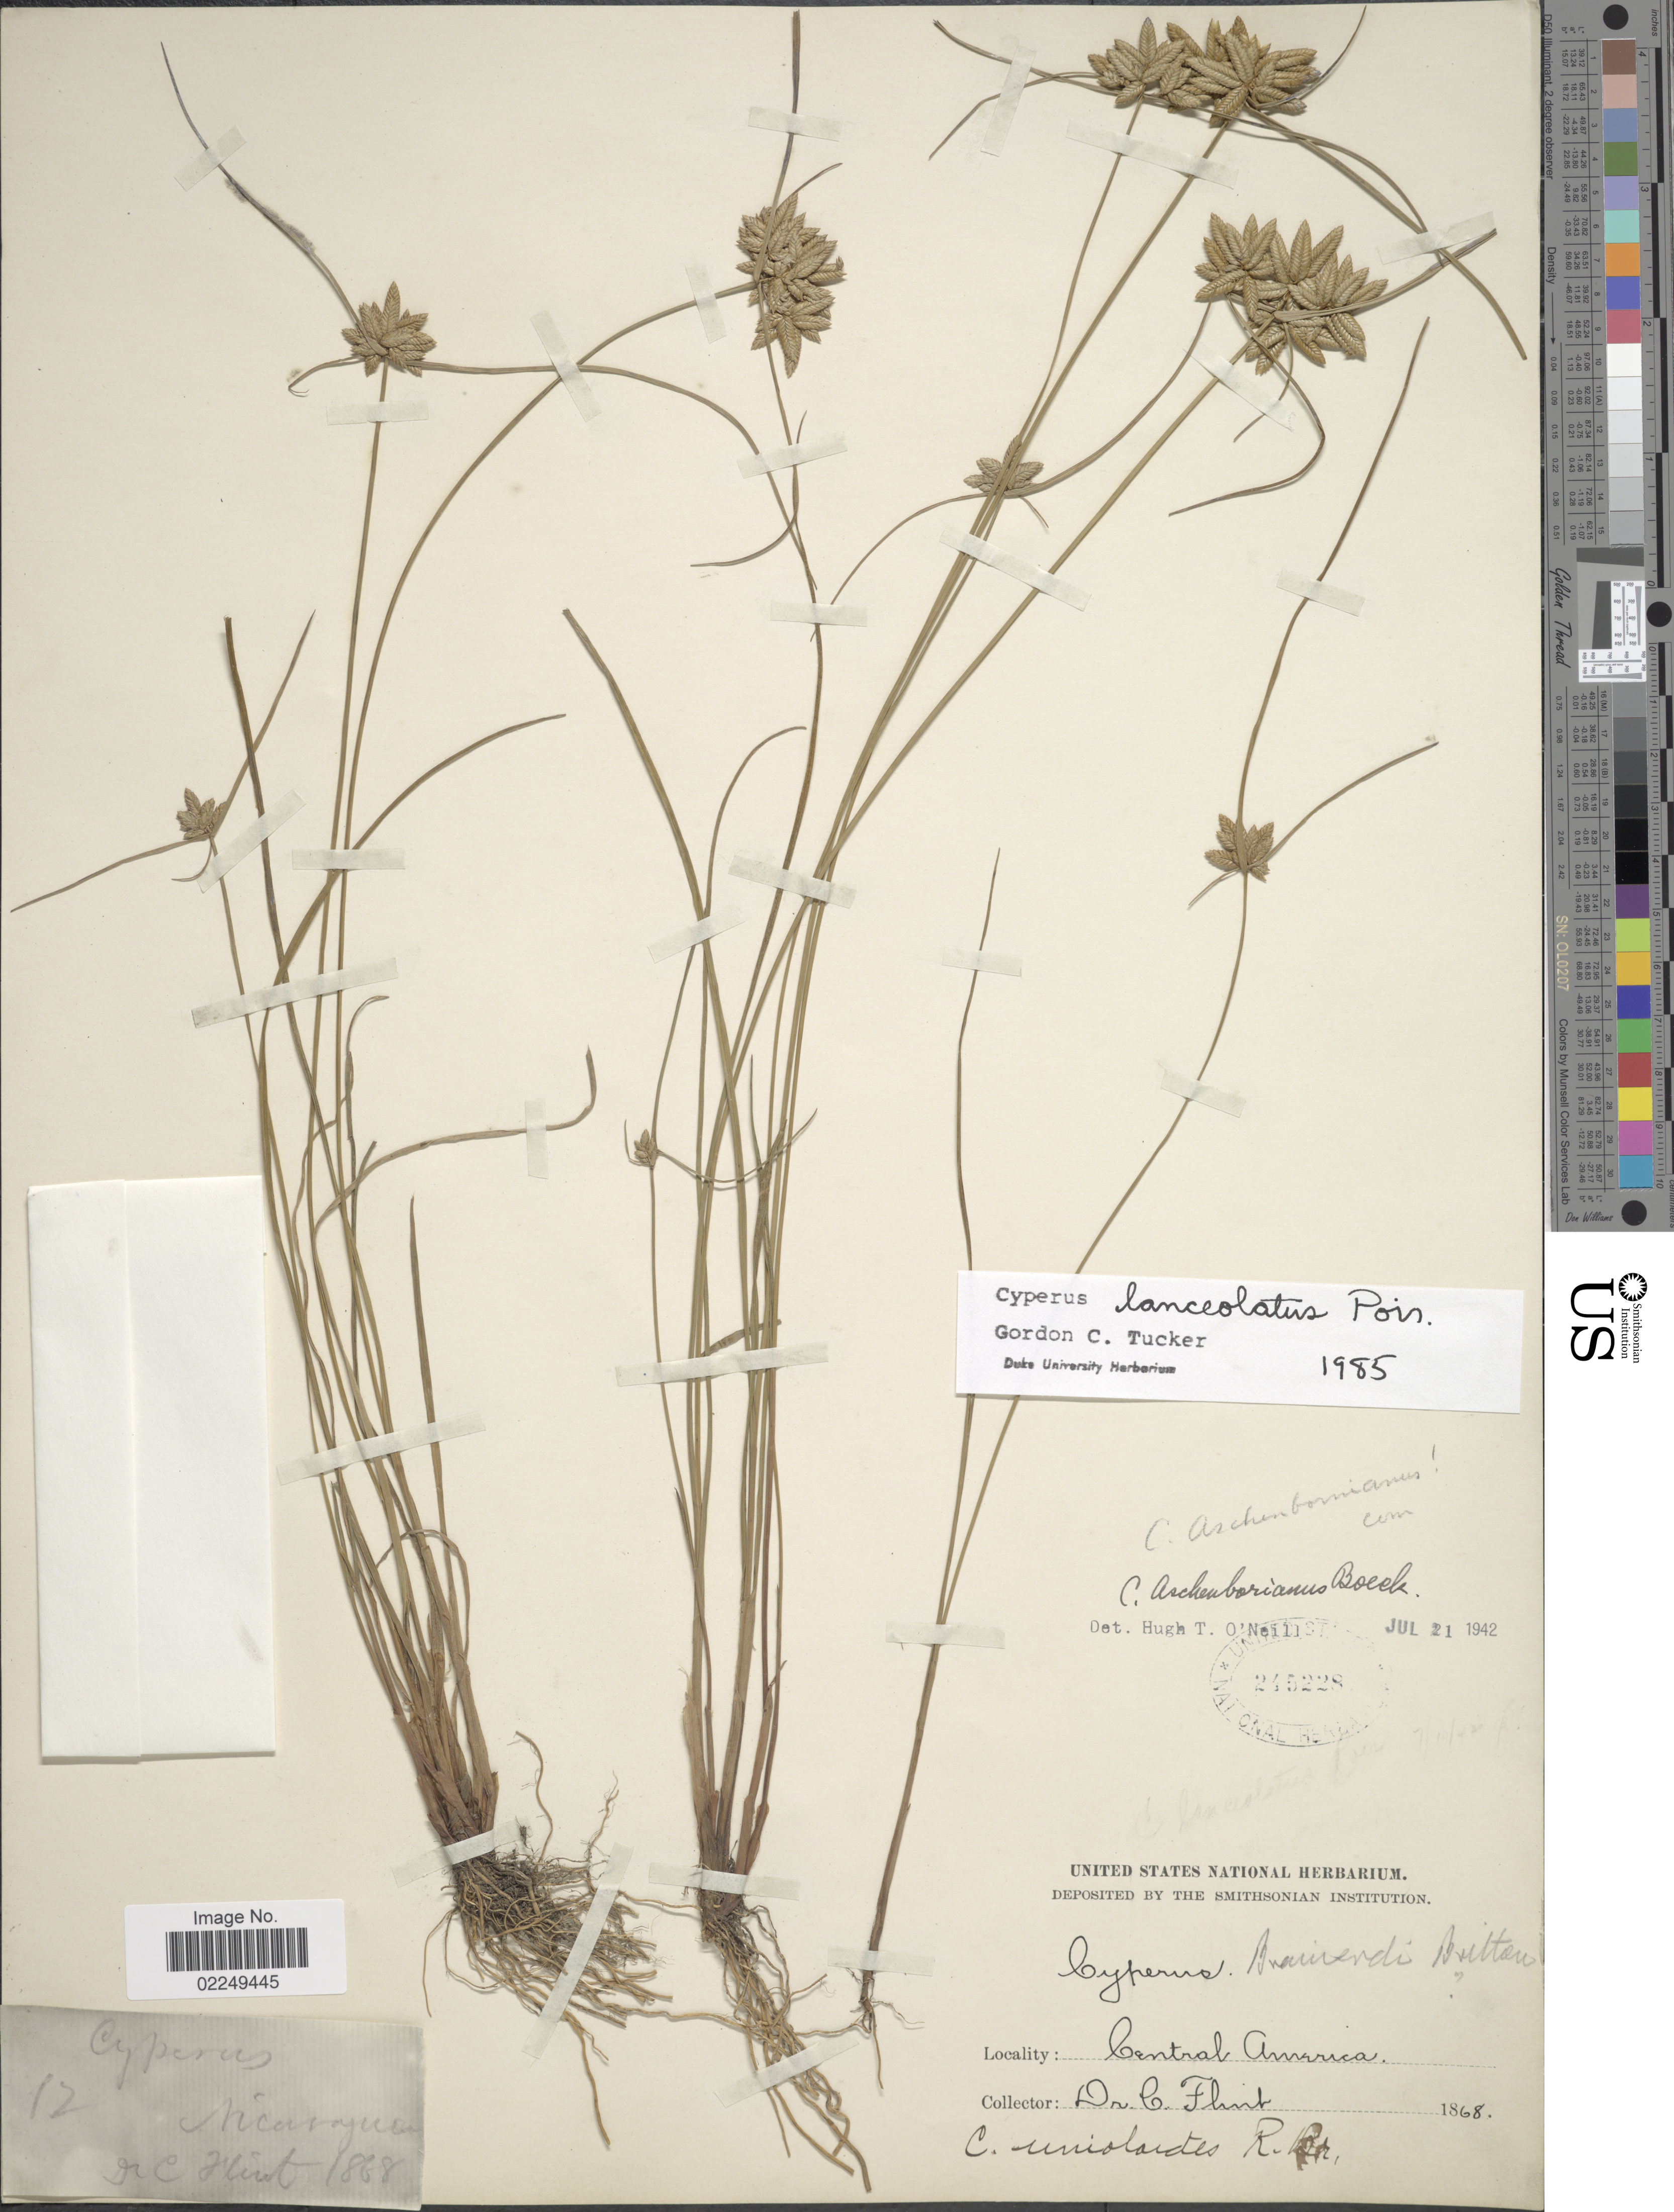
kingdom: Plantae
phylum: Tracheophyta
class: Liliopsida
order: Poales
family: Cyperaceae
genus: Cyperus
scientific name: Cyperus lanceolatus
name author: Poir.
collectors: C. Flint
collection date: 1868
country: Nicaragua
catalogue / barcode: US 245228